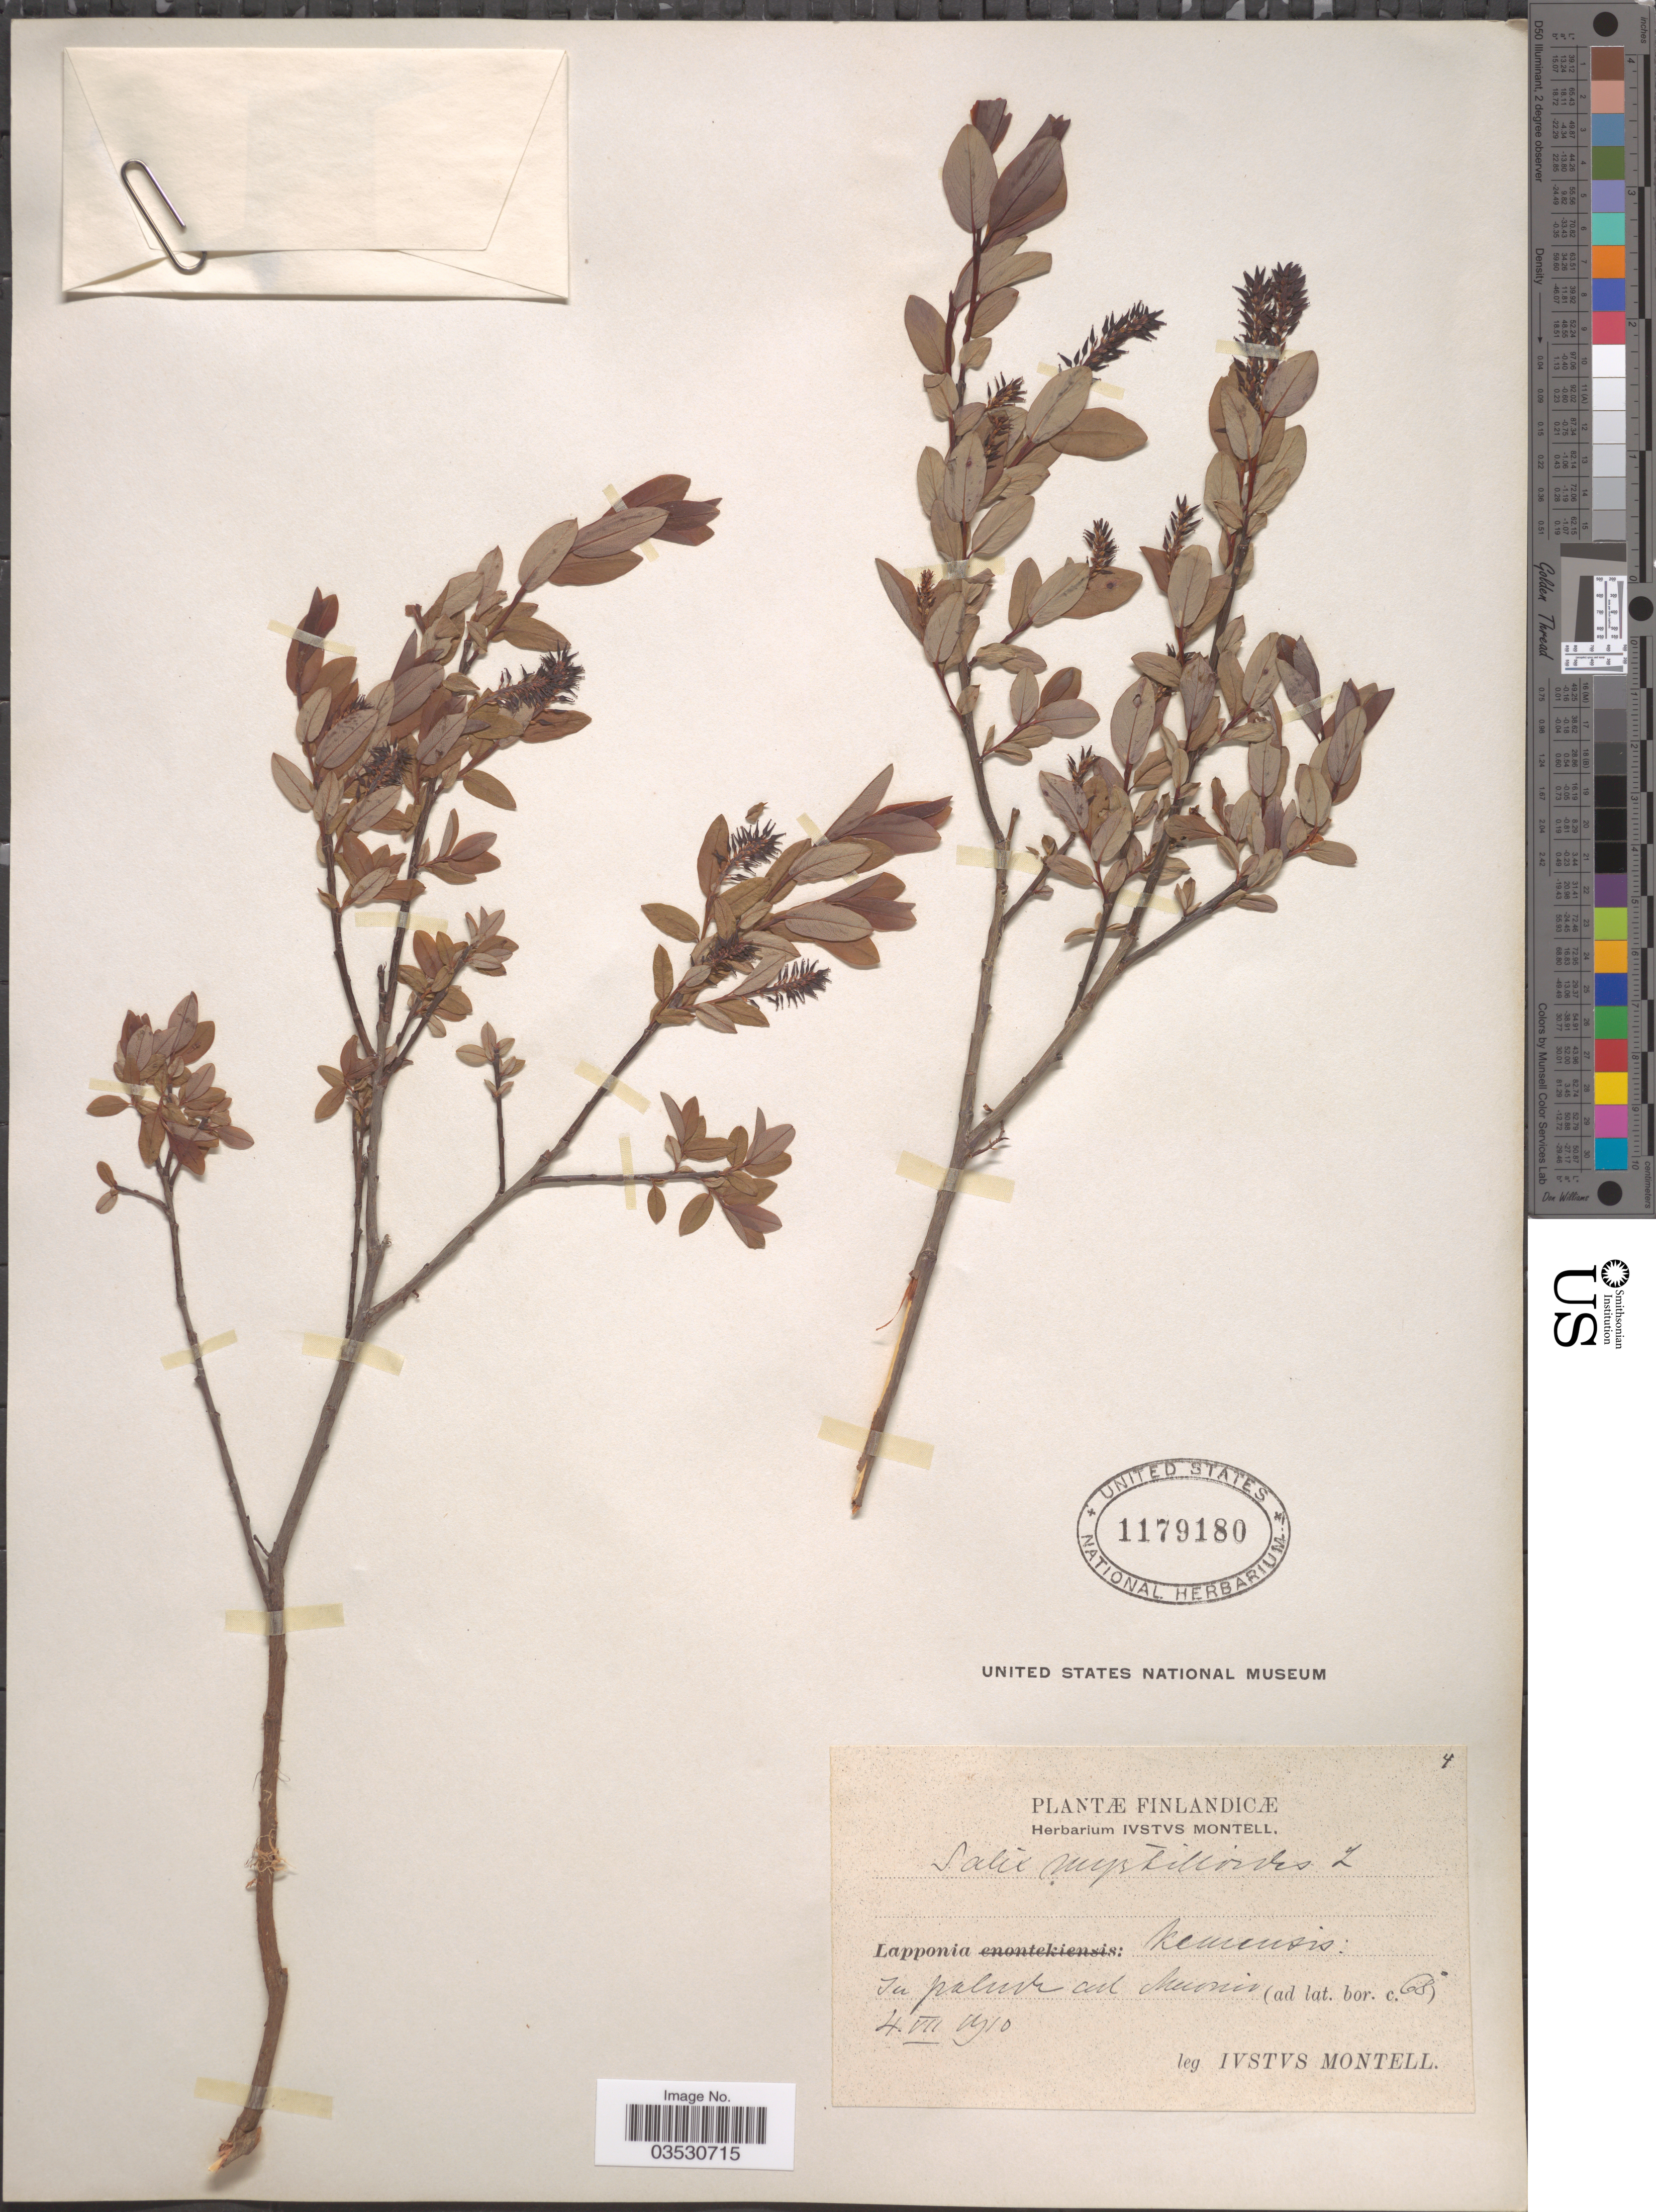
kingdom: Plantae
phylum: Tracheophyta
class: Magnoliopsida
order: Malpighiales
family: Salicaceae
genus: Salix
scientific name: Salix myrtilloides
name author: L.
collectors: I. Montell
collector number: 4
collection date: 1910-07-04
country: Finland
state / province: Lappi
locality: Muonio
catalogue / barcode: US 1179180